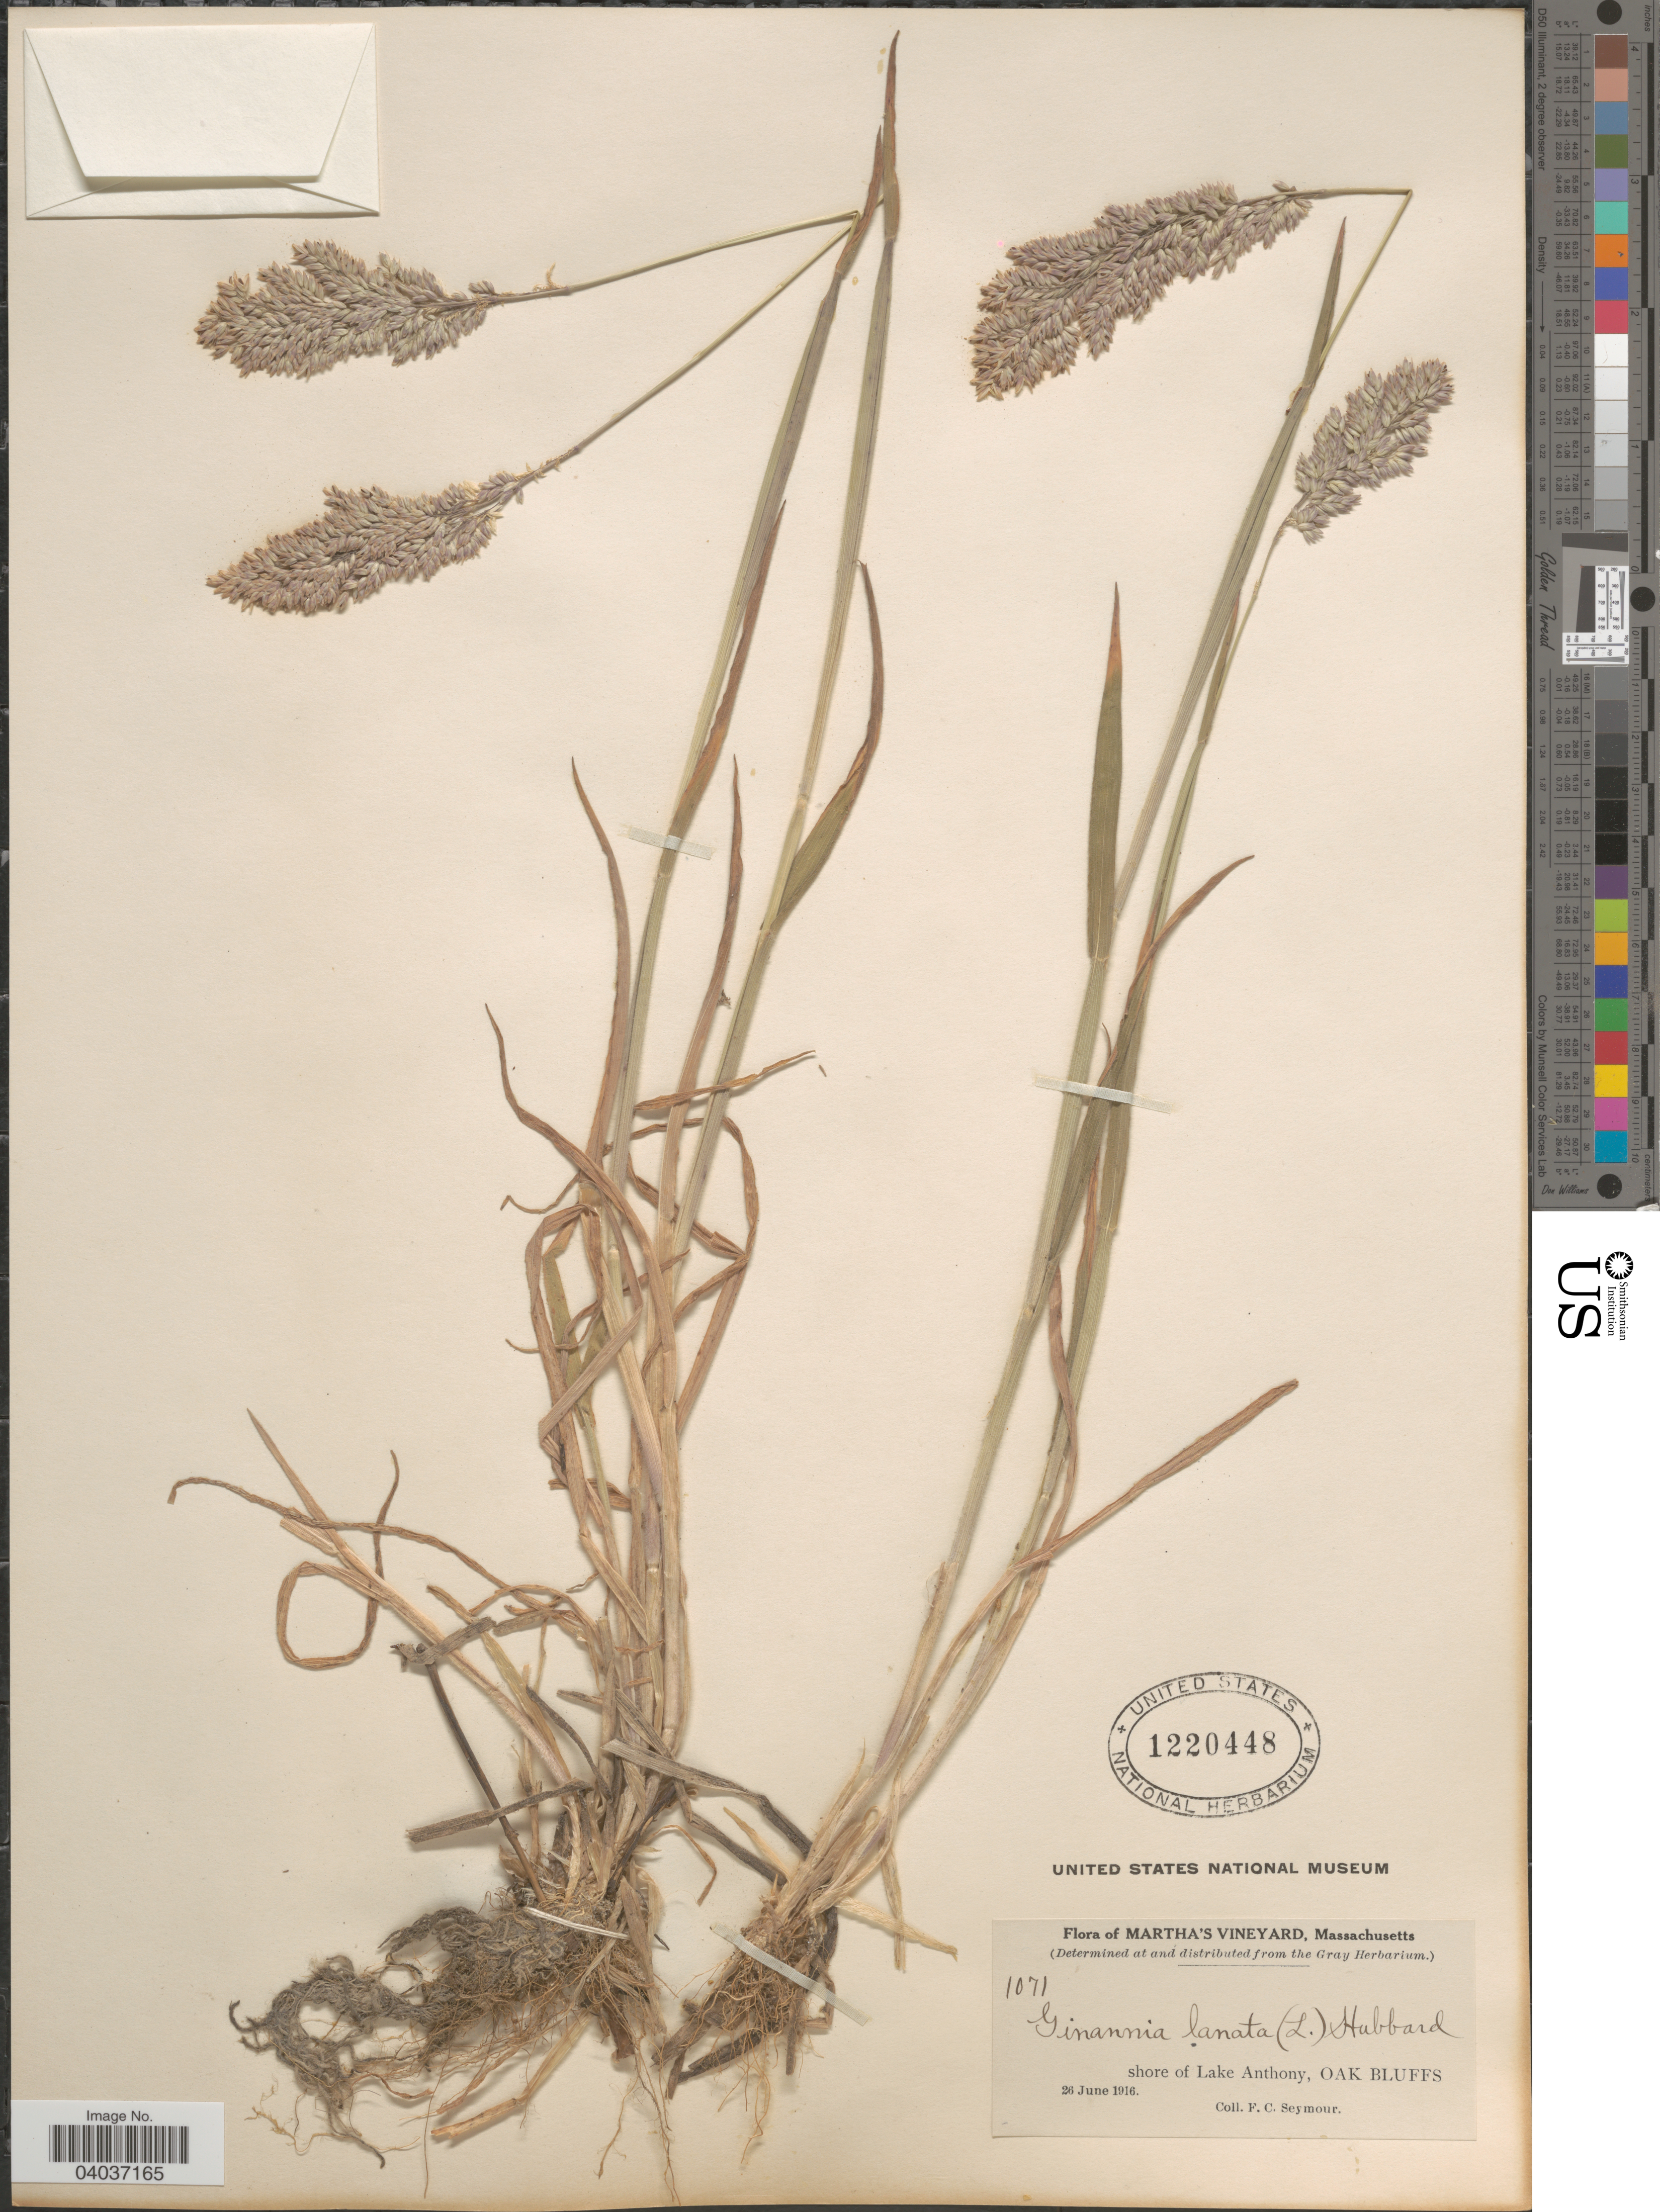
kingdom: Plantae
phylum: Tracheophyta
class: Liliopsida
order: Poales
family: Poaceae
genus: Holcus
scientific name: Holcus lanatus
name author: L.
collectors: F. C. Seymour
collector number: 1071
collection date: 1916-06-26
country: United States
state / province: Massachusetts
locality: Martha's Vineyard. Shore of Lake Anthony, Oak Bluffs.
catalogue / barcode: US 1220448